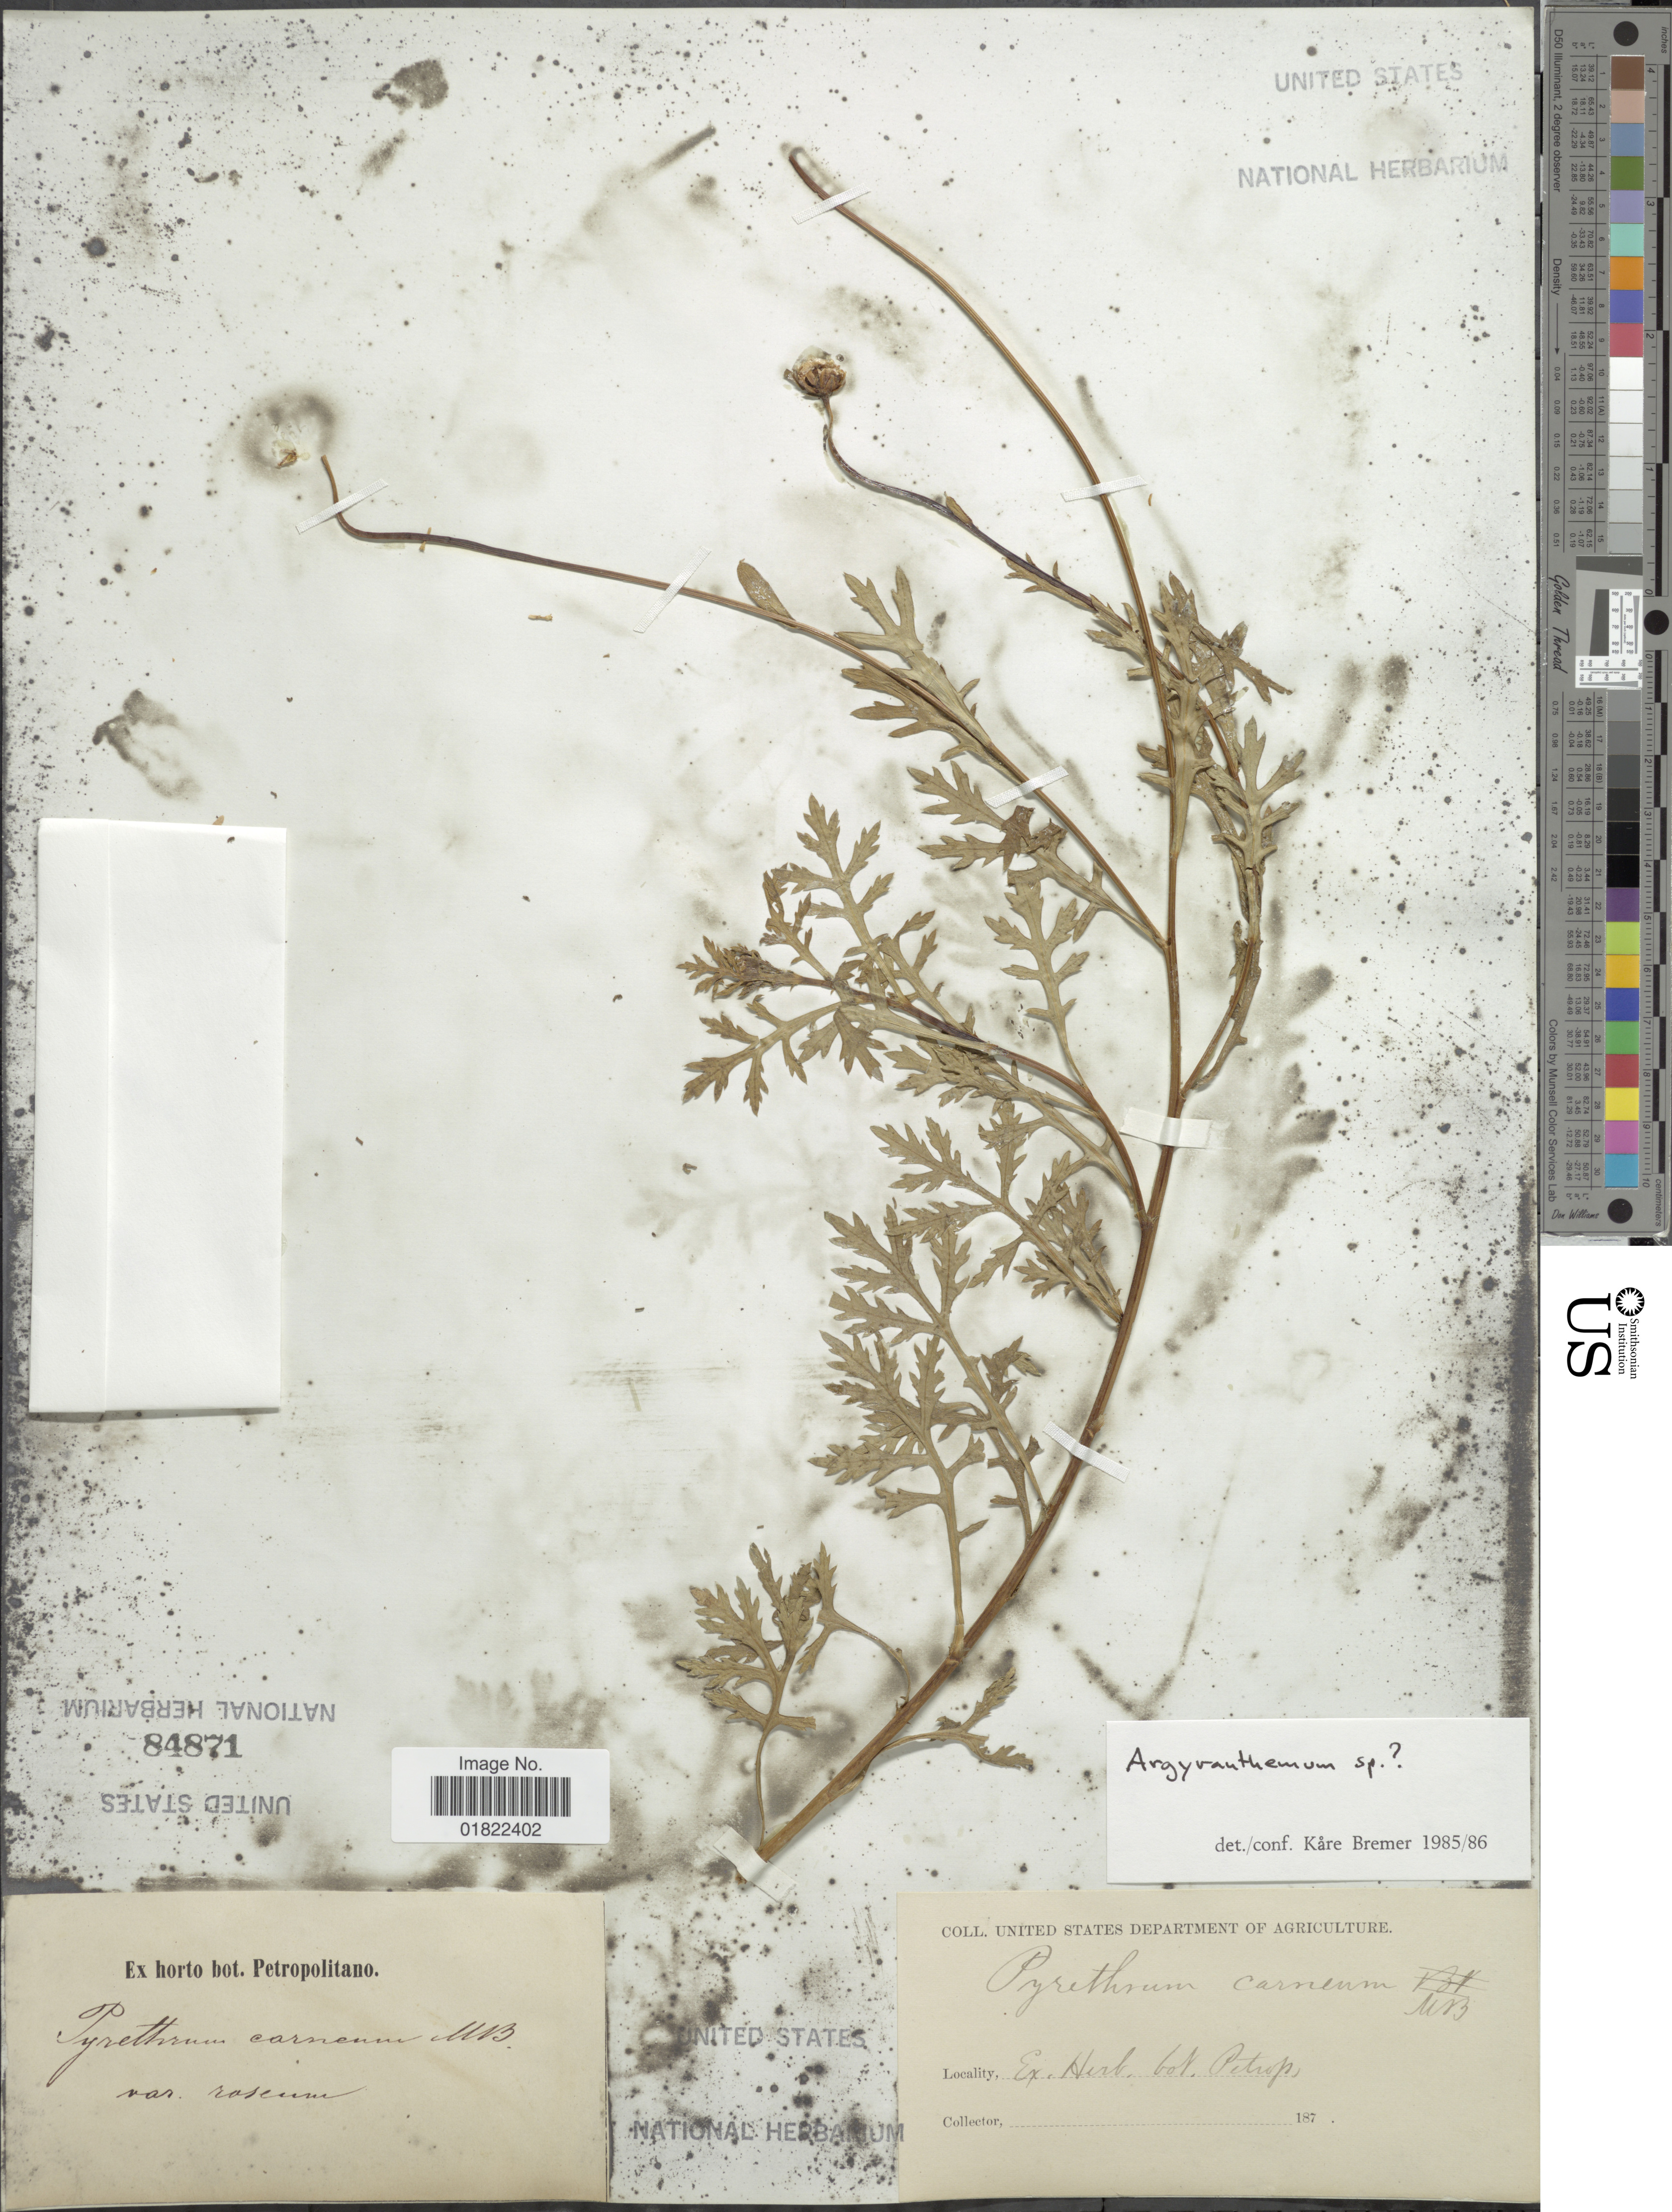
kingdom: Plantae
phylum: Tracheophyta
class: Magnoliopsida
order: Asterales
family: Asteraceae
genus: Argyranthemum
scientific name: Argyranthemum sp.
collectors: ex Horto Bot. Petropolitano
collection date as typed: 187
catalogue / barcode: US 84871